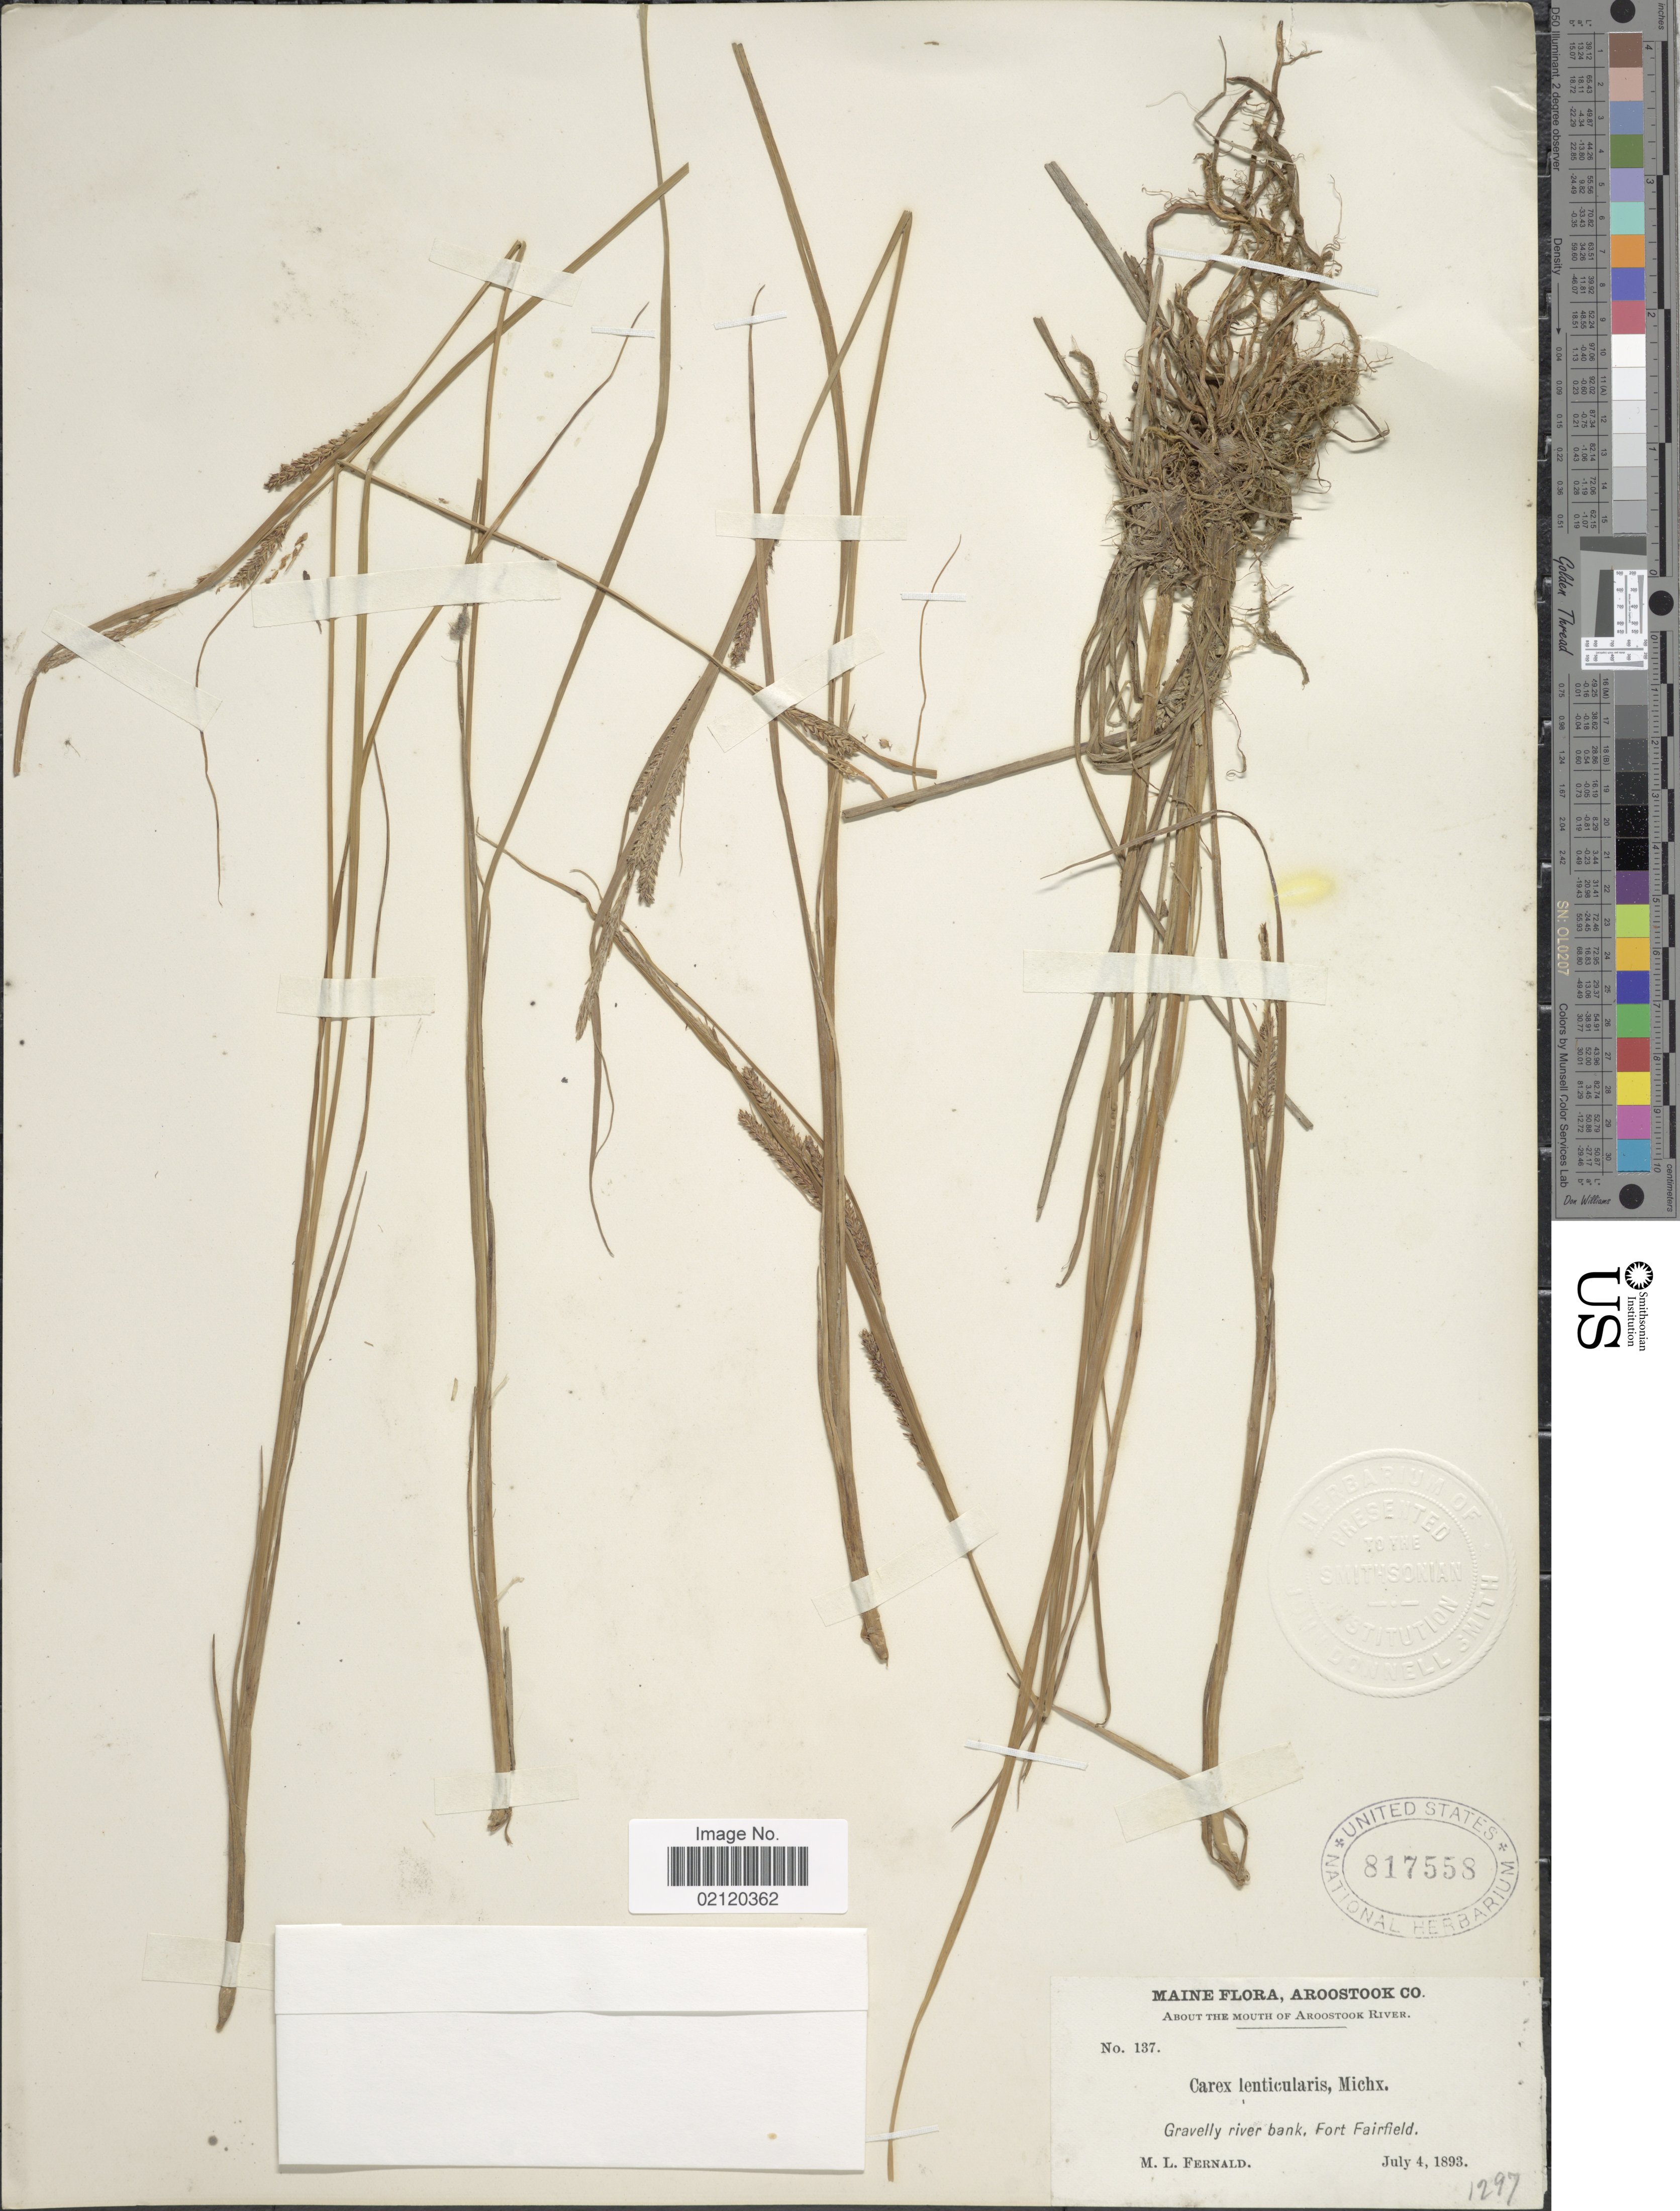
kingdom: Plantae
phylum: Tracheophyta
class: Liliopsida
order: Poales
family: Cyperaceae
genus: Carex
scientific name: Carex lenticularis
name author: Michx.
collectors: M. L. Fernald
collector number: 137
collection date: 1893-07-04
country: United States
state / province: Maine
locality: About the Mouth of Aroostook River, Gravelly river bank, Fort Fairfield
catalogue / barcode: US 817558